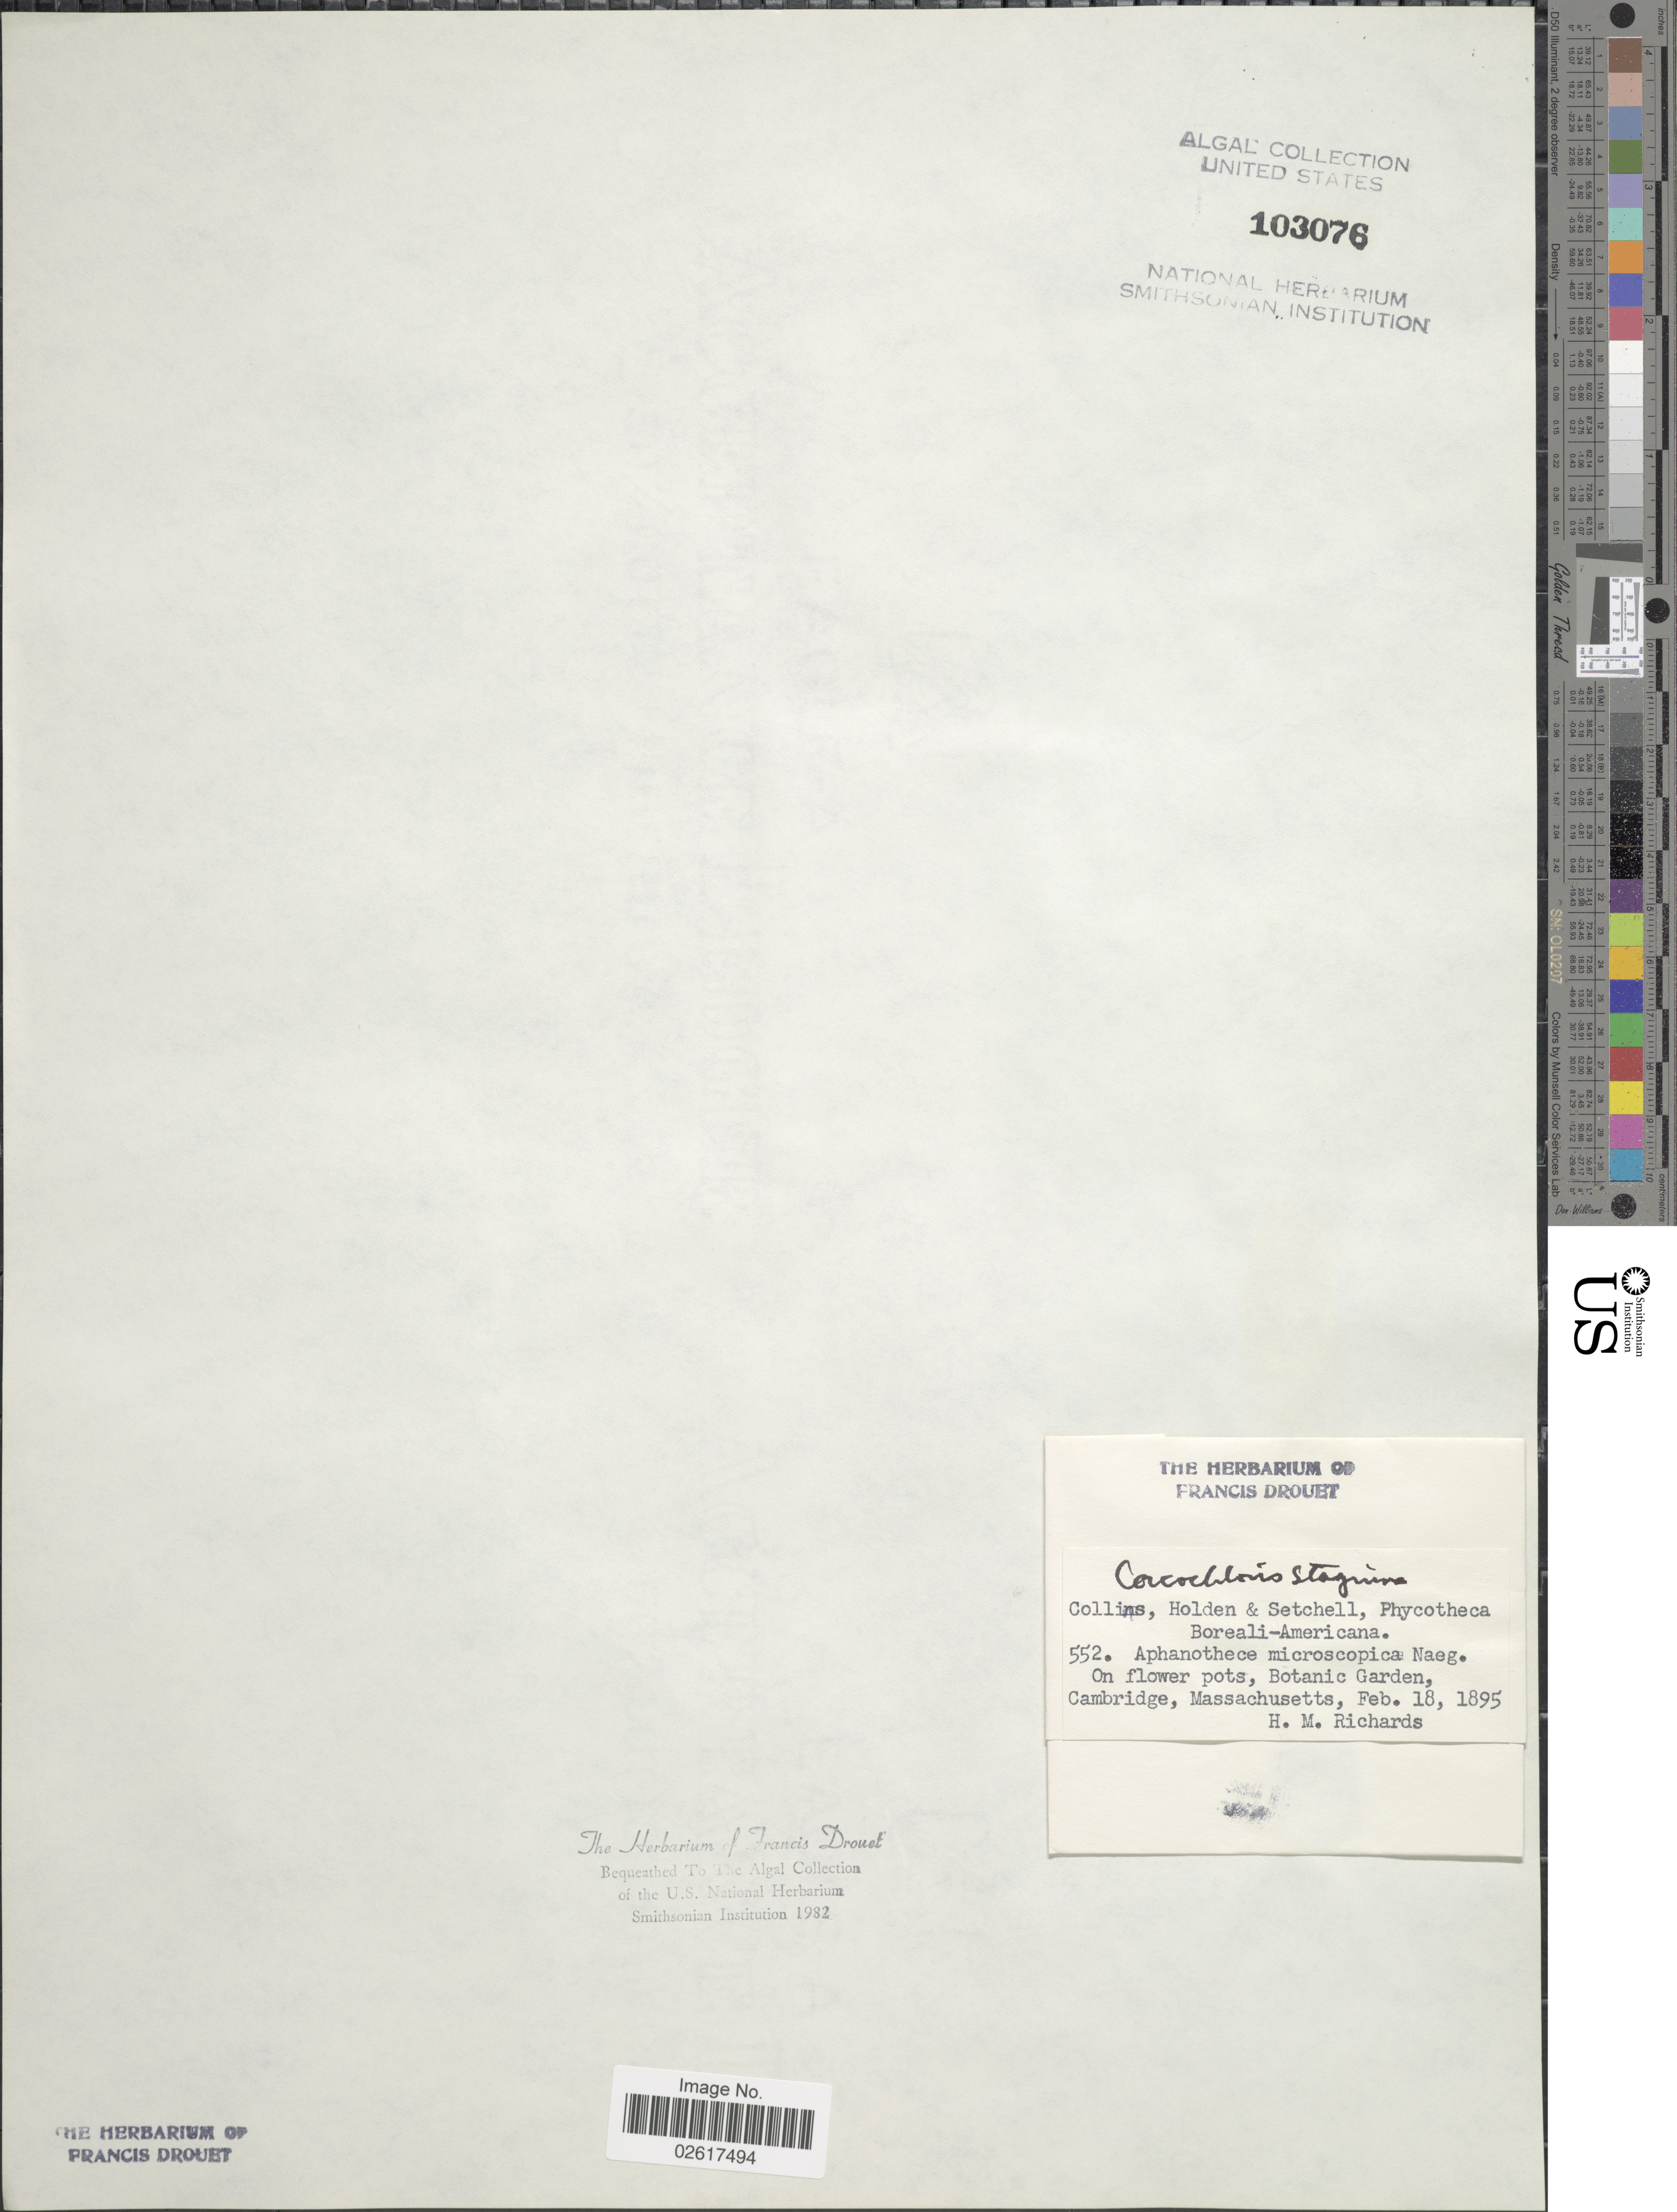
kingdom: Bacteria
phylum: Cyanobacteria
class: Cyanobacteriia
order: Cyanobacteriales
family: Chroococcaceae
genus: Coccochloris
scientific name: Coccochloris stagnina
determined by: Drouet, F. E.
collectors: H. Richards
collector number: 552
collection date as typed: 18 Feb 1895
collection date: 1895-02-18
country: United States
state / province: Massachusetts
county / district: Middlesex County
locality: Cambridge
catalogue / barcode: US 103076